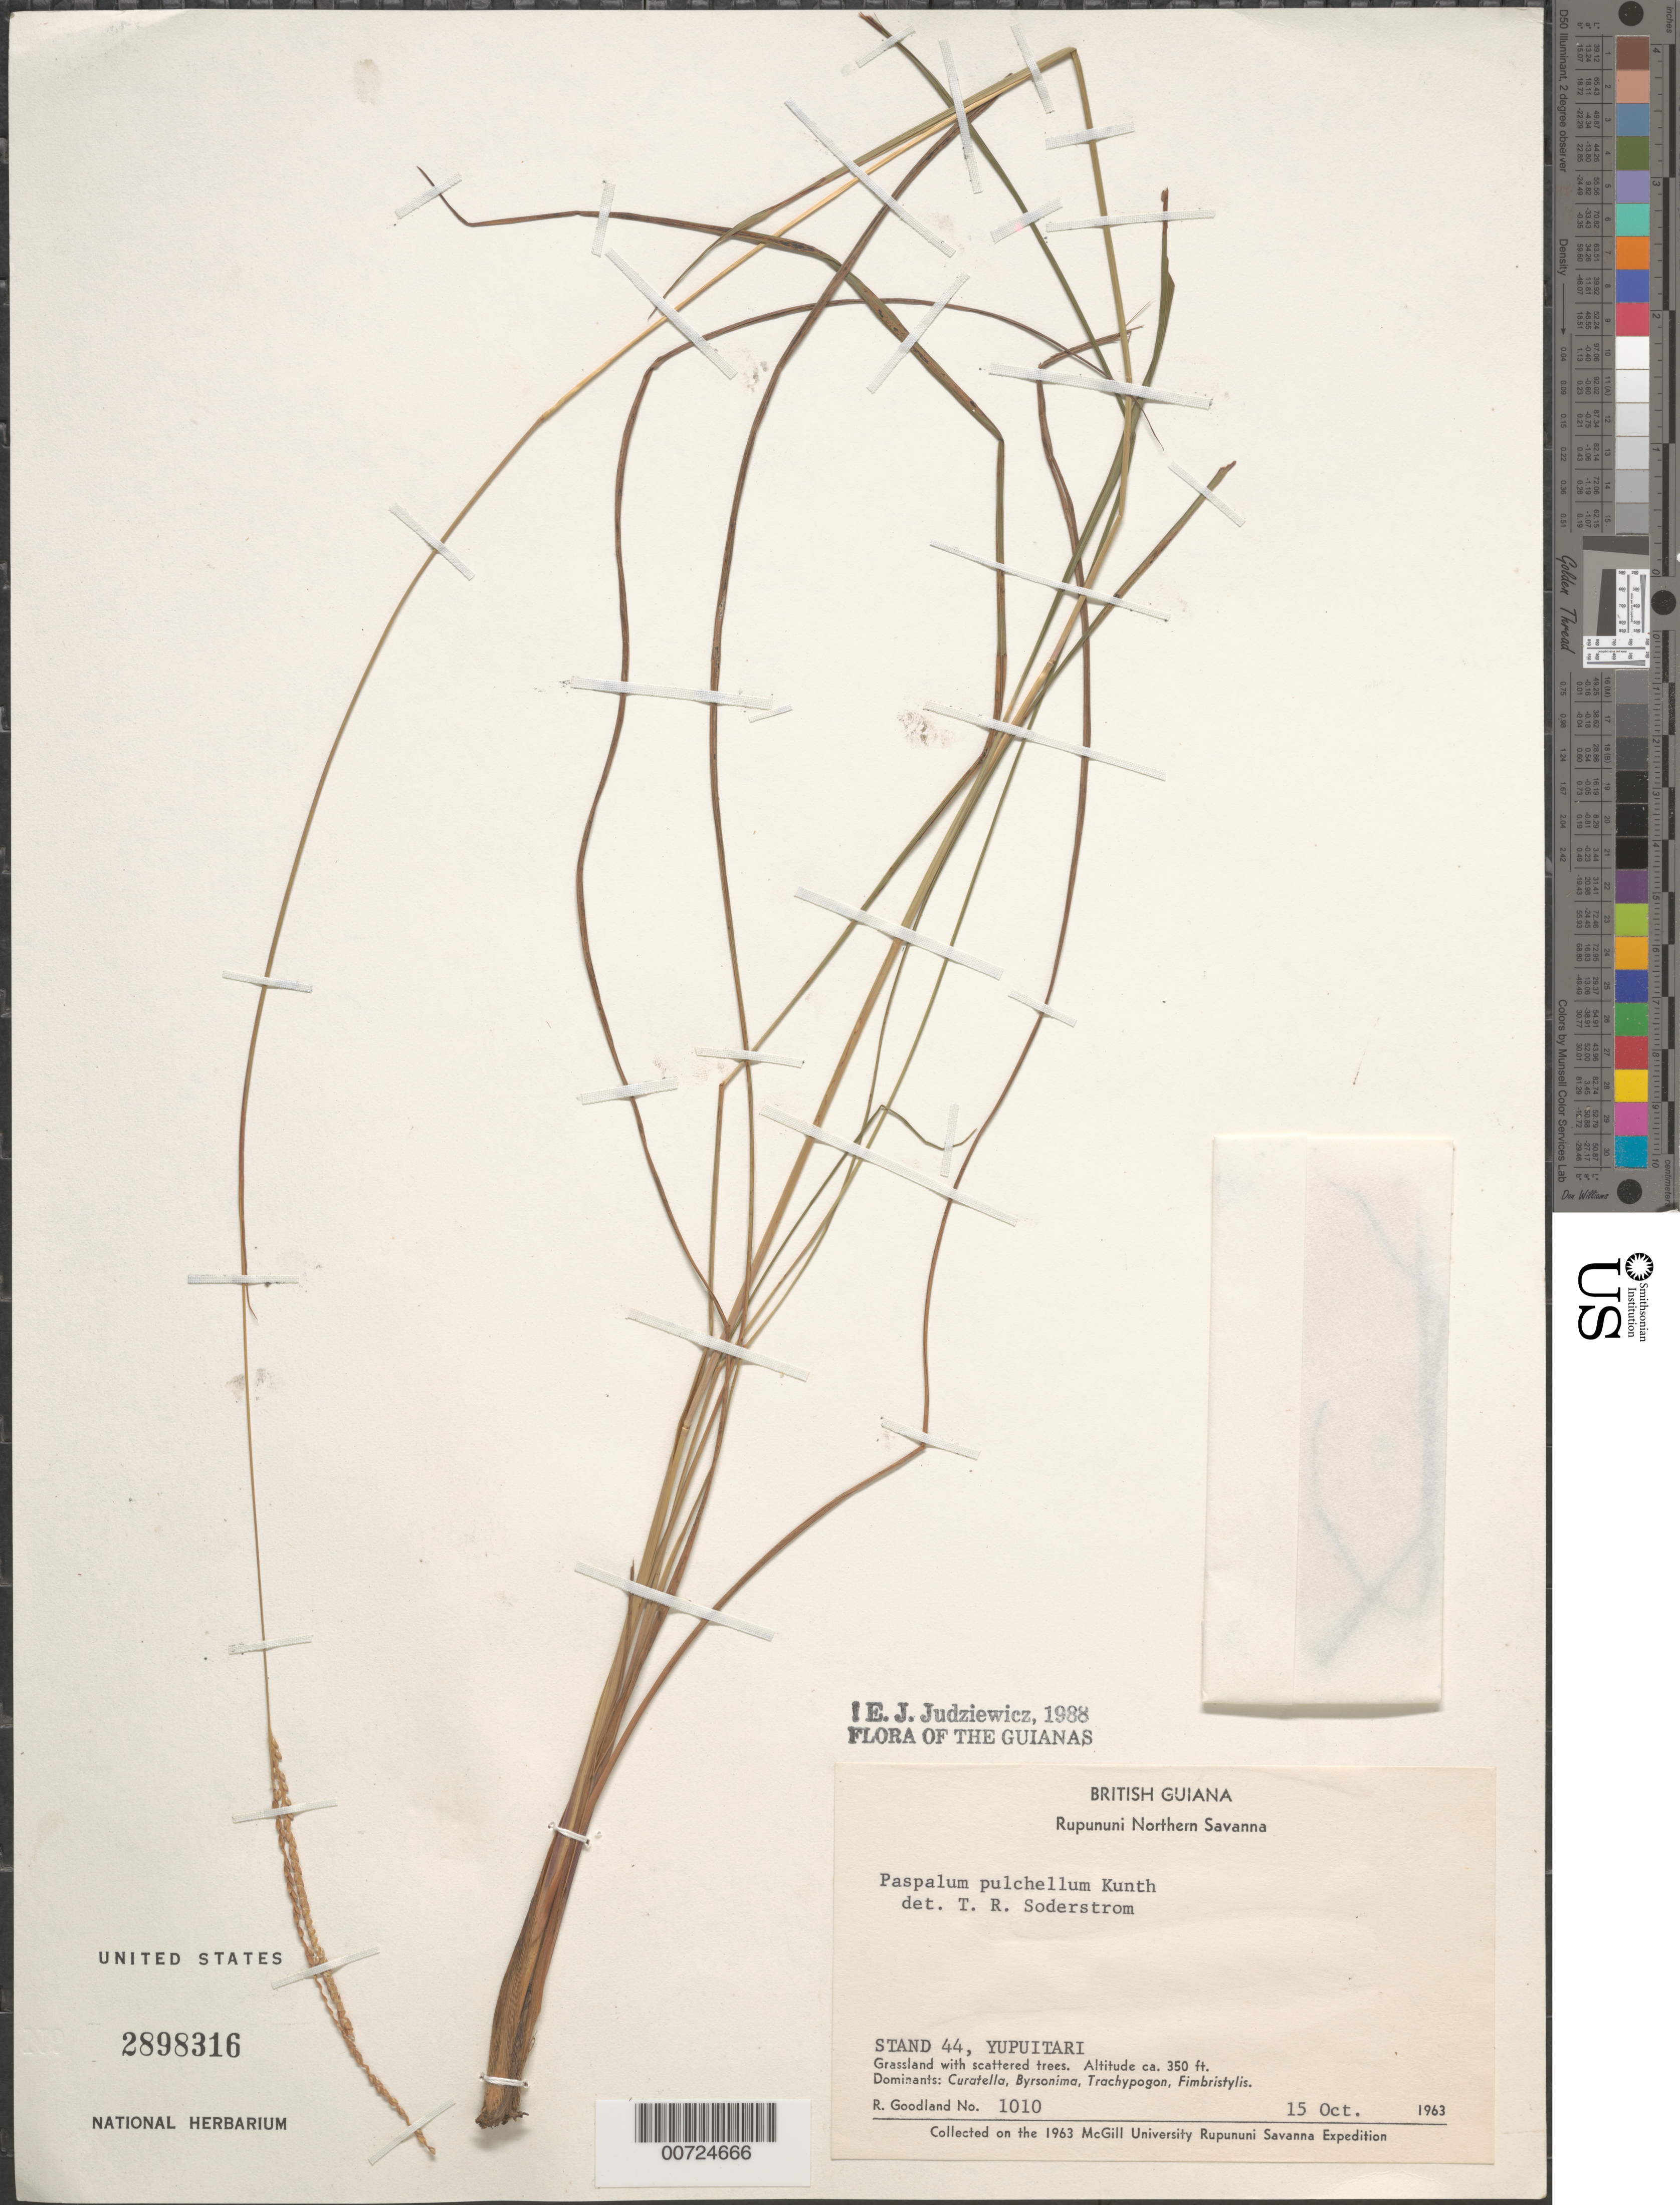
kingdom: Plantae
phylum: Tracheophyta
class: Liliopsida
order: Poales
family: Poaceae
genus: Paspalum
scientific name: Paspalum pulchellum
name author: Kunth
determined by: Judziewicz, E. J.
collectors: R. Goodland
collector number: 1010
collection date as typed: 15-Oct-63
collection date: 1963-10-15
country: Guyana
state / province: U. Takutu-U. Essequibo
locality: Rupununi Northern Savanna, Stand 44, Yupukari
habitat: Grassland with scattered trees. Dominants: Curatella, Byrsonima, Trachypogon, Fimbristylis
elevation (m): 107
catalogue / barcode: US 2898316